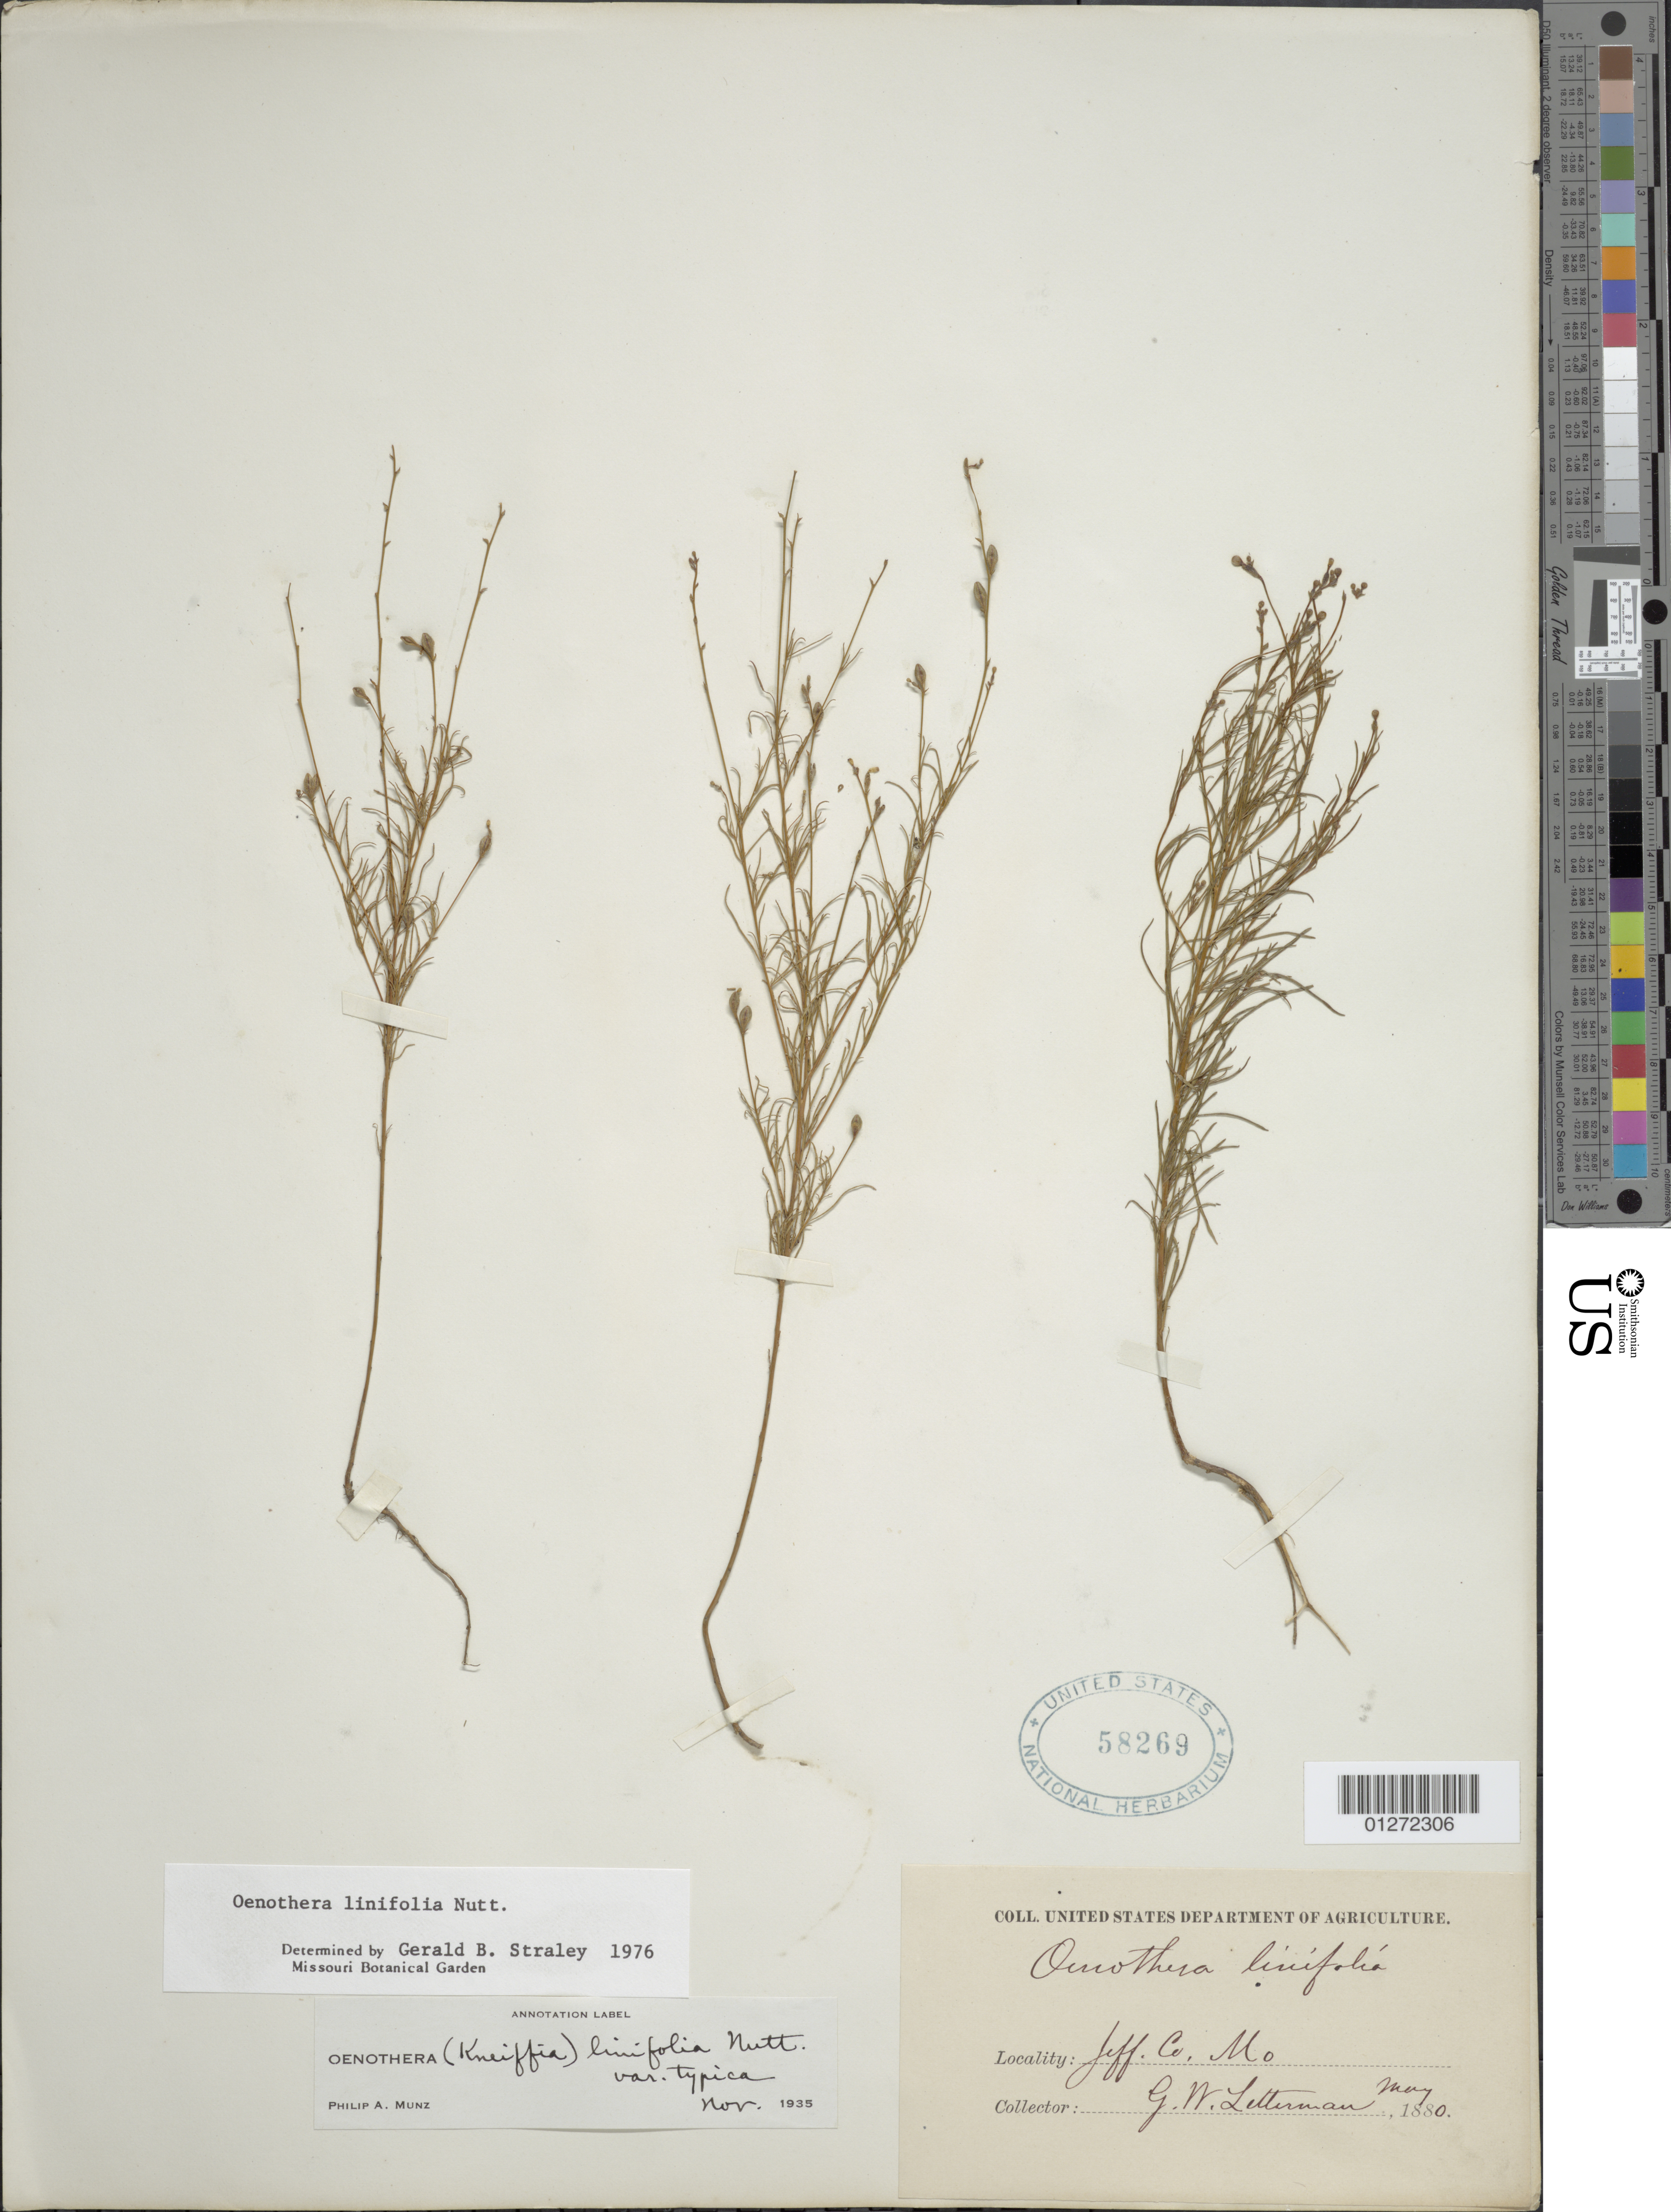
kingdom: Plantae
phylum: Tracheophyta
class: Magnoliopsida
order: Myrtales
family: Onagraceae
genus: Oenothera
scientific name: Oenothera linifolia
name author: Nutt.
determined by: Straley, G. B.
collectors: G. W. Letterman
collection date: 1880-05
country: United States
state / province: Missouri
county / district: Jefferson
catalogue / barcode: US 58269